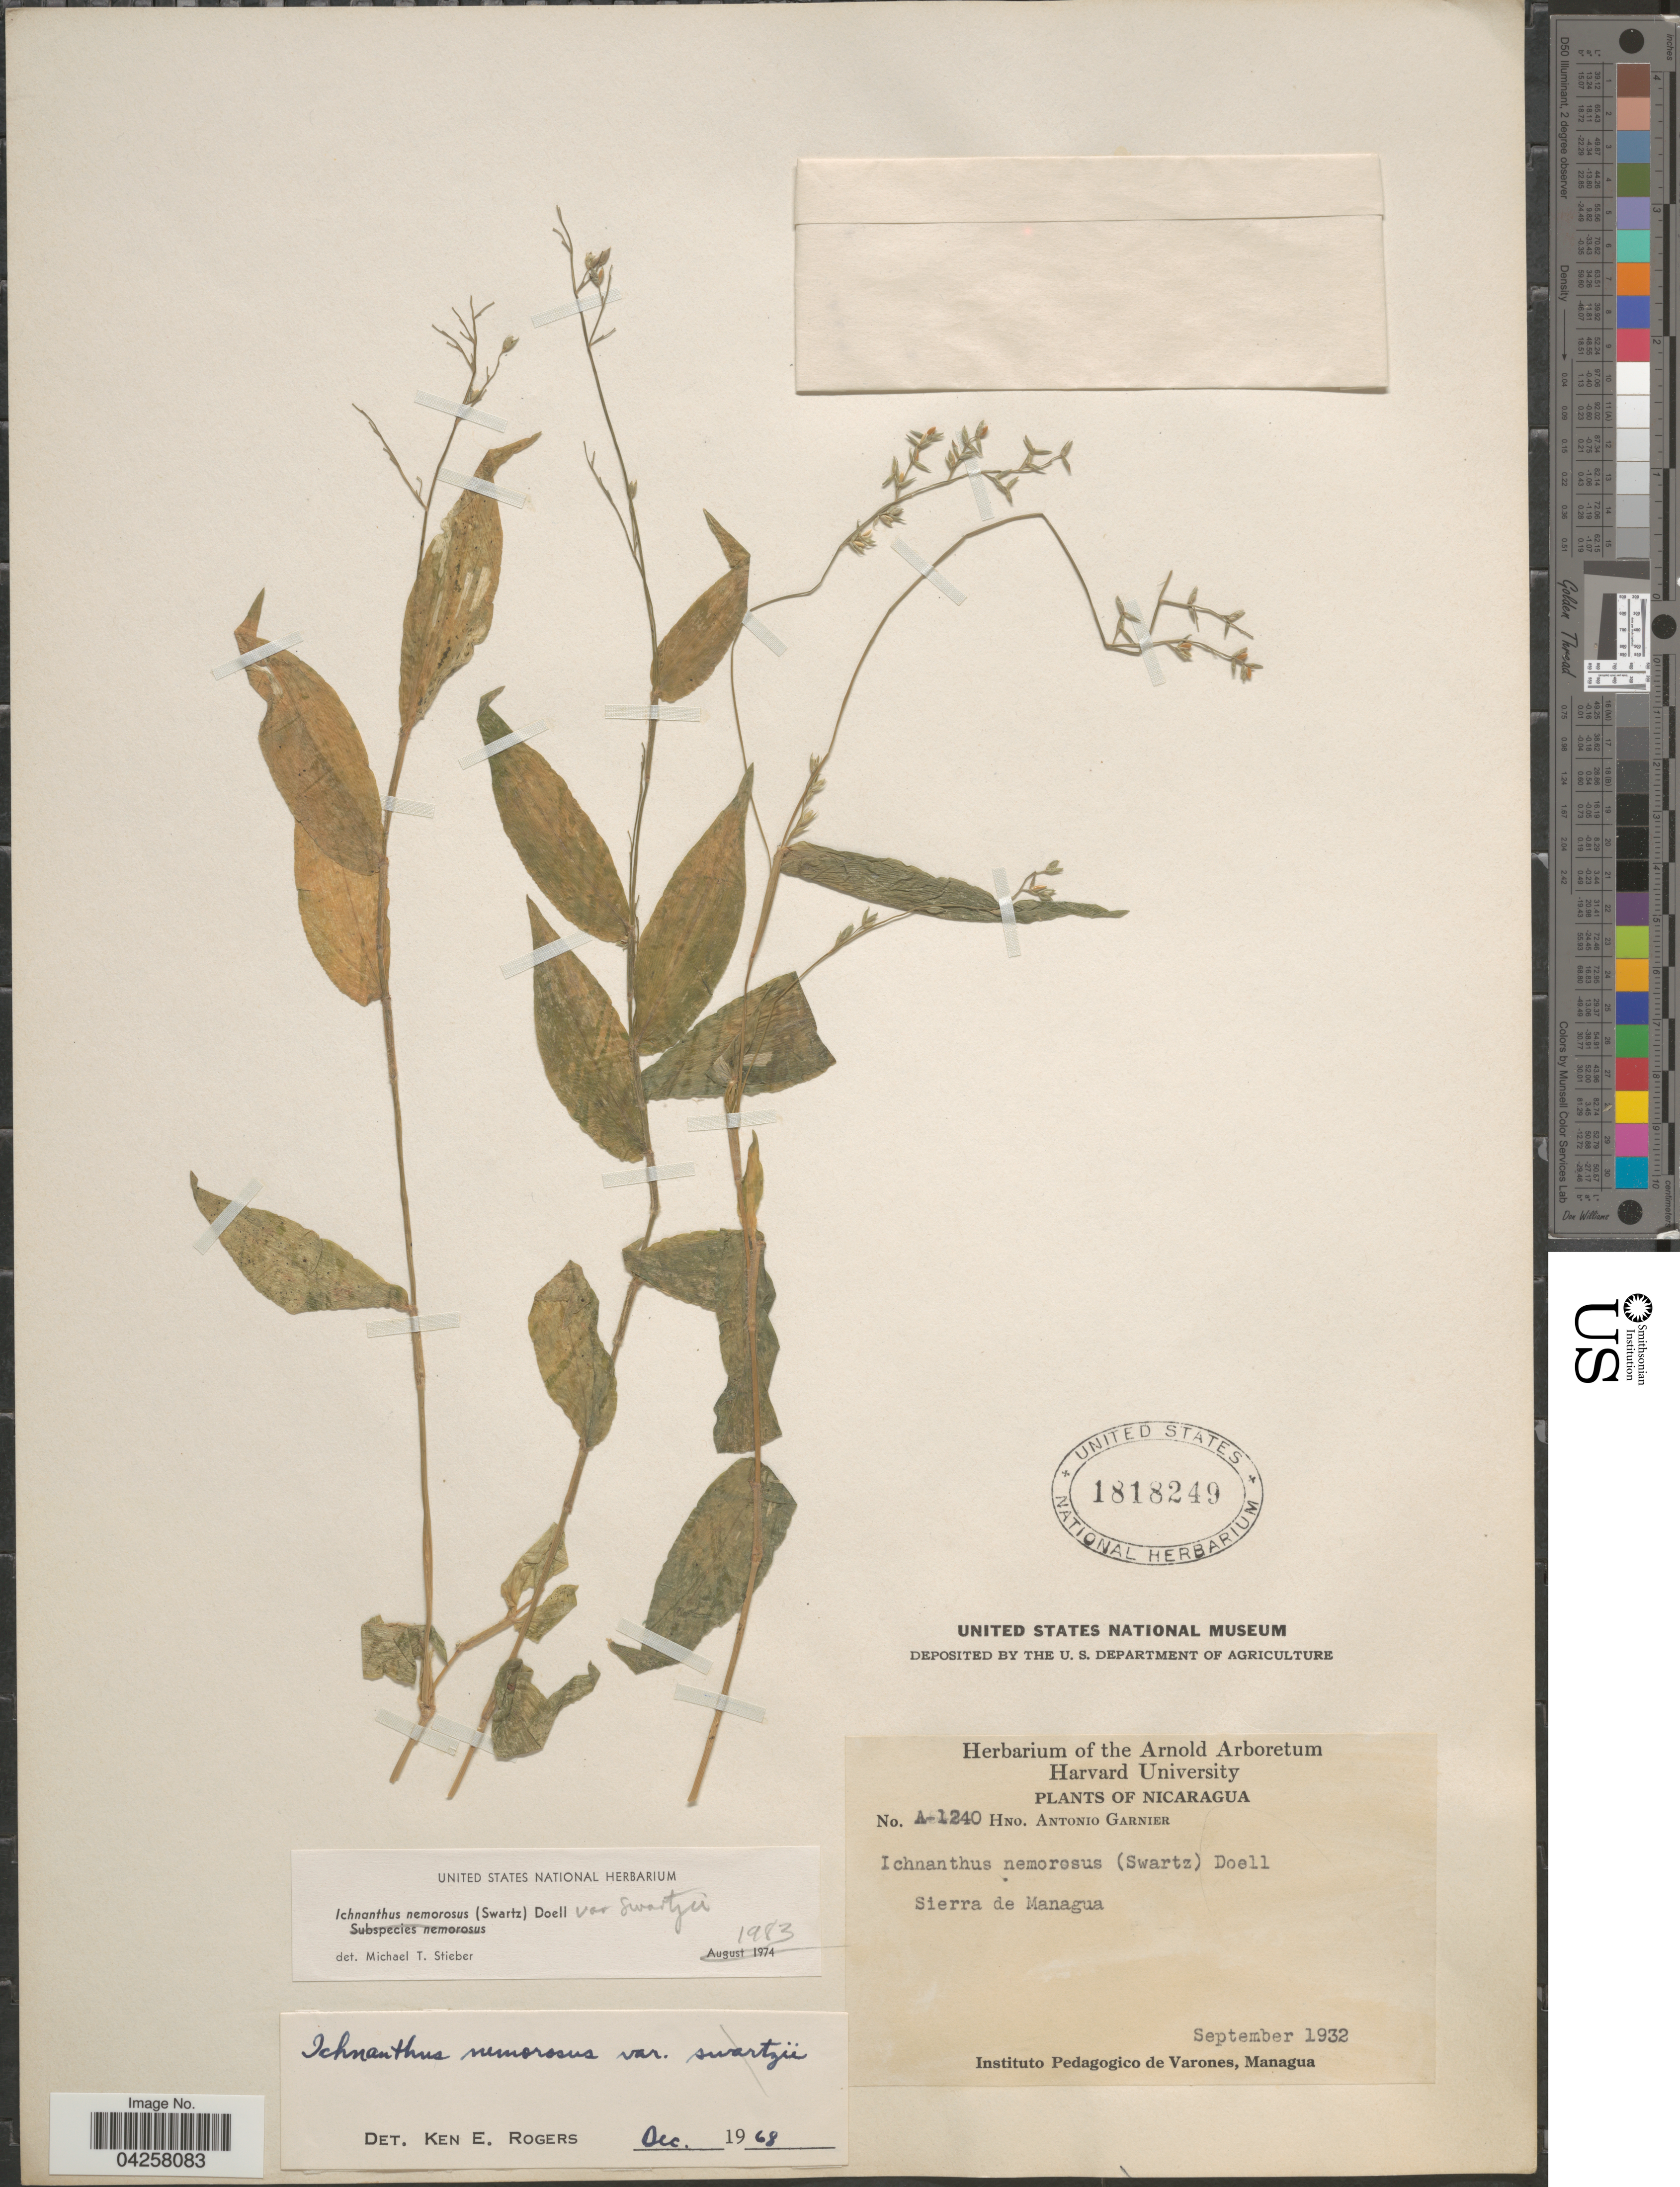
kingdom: Plantae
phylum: Tracheophyta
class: Liliopsida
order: Poales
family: Poaceae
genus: Hildaea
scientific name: Hildaea nemorosa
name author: (Sw.) C. Silva & R.P. Oliveira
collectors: Bro. A. Garnier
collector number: A-1240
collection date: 1932-09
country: Nicaragua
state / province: Managua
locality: Sierra de Managua.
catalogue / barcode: US 1818249